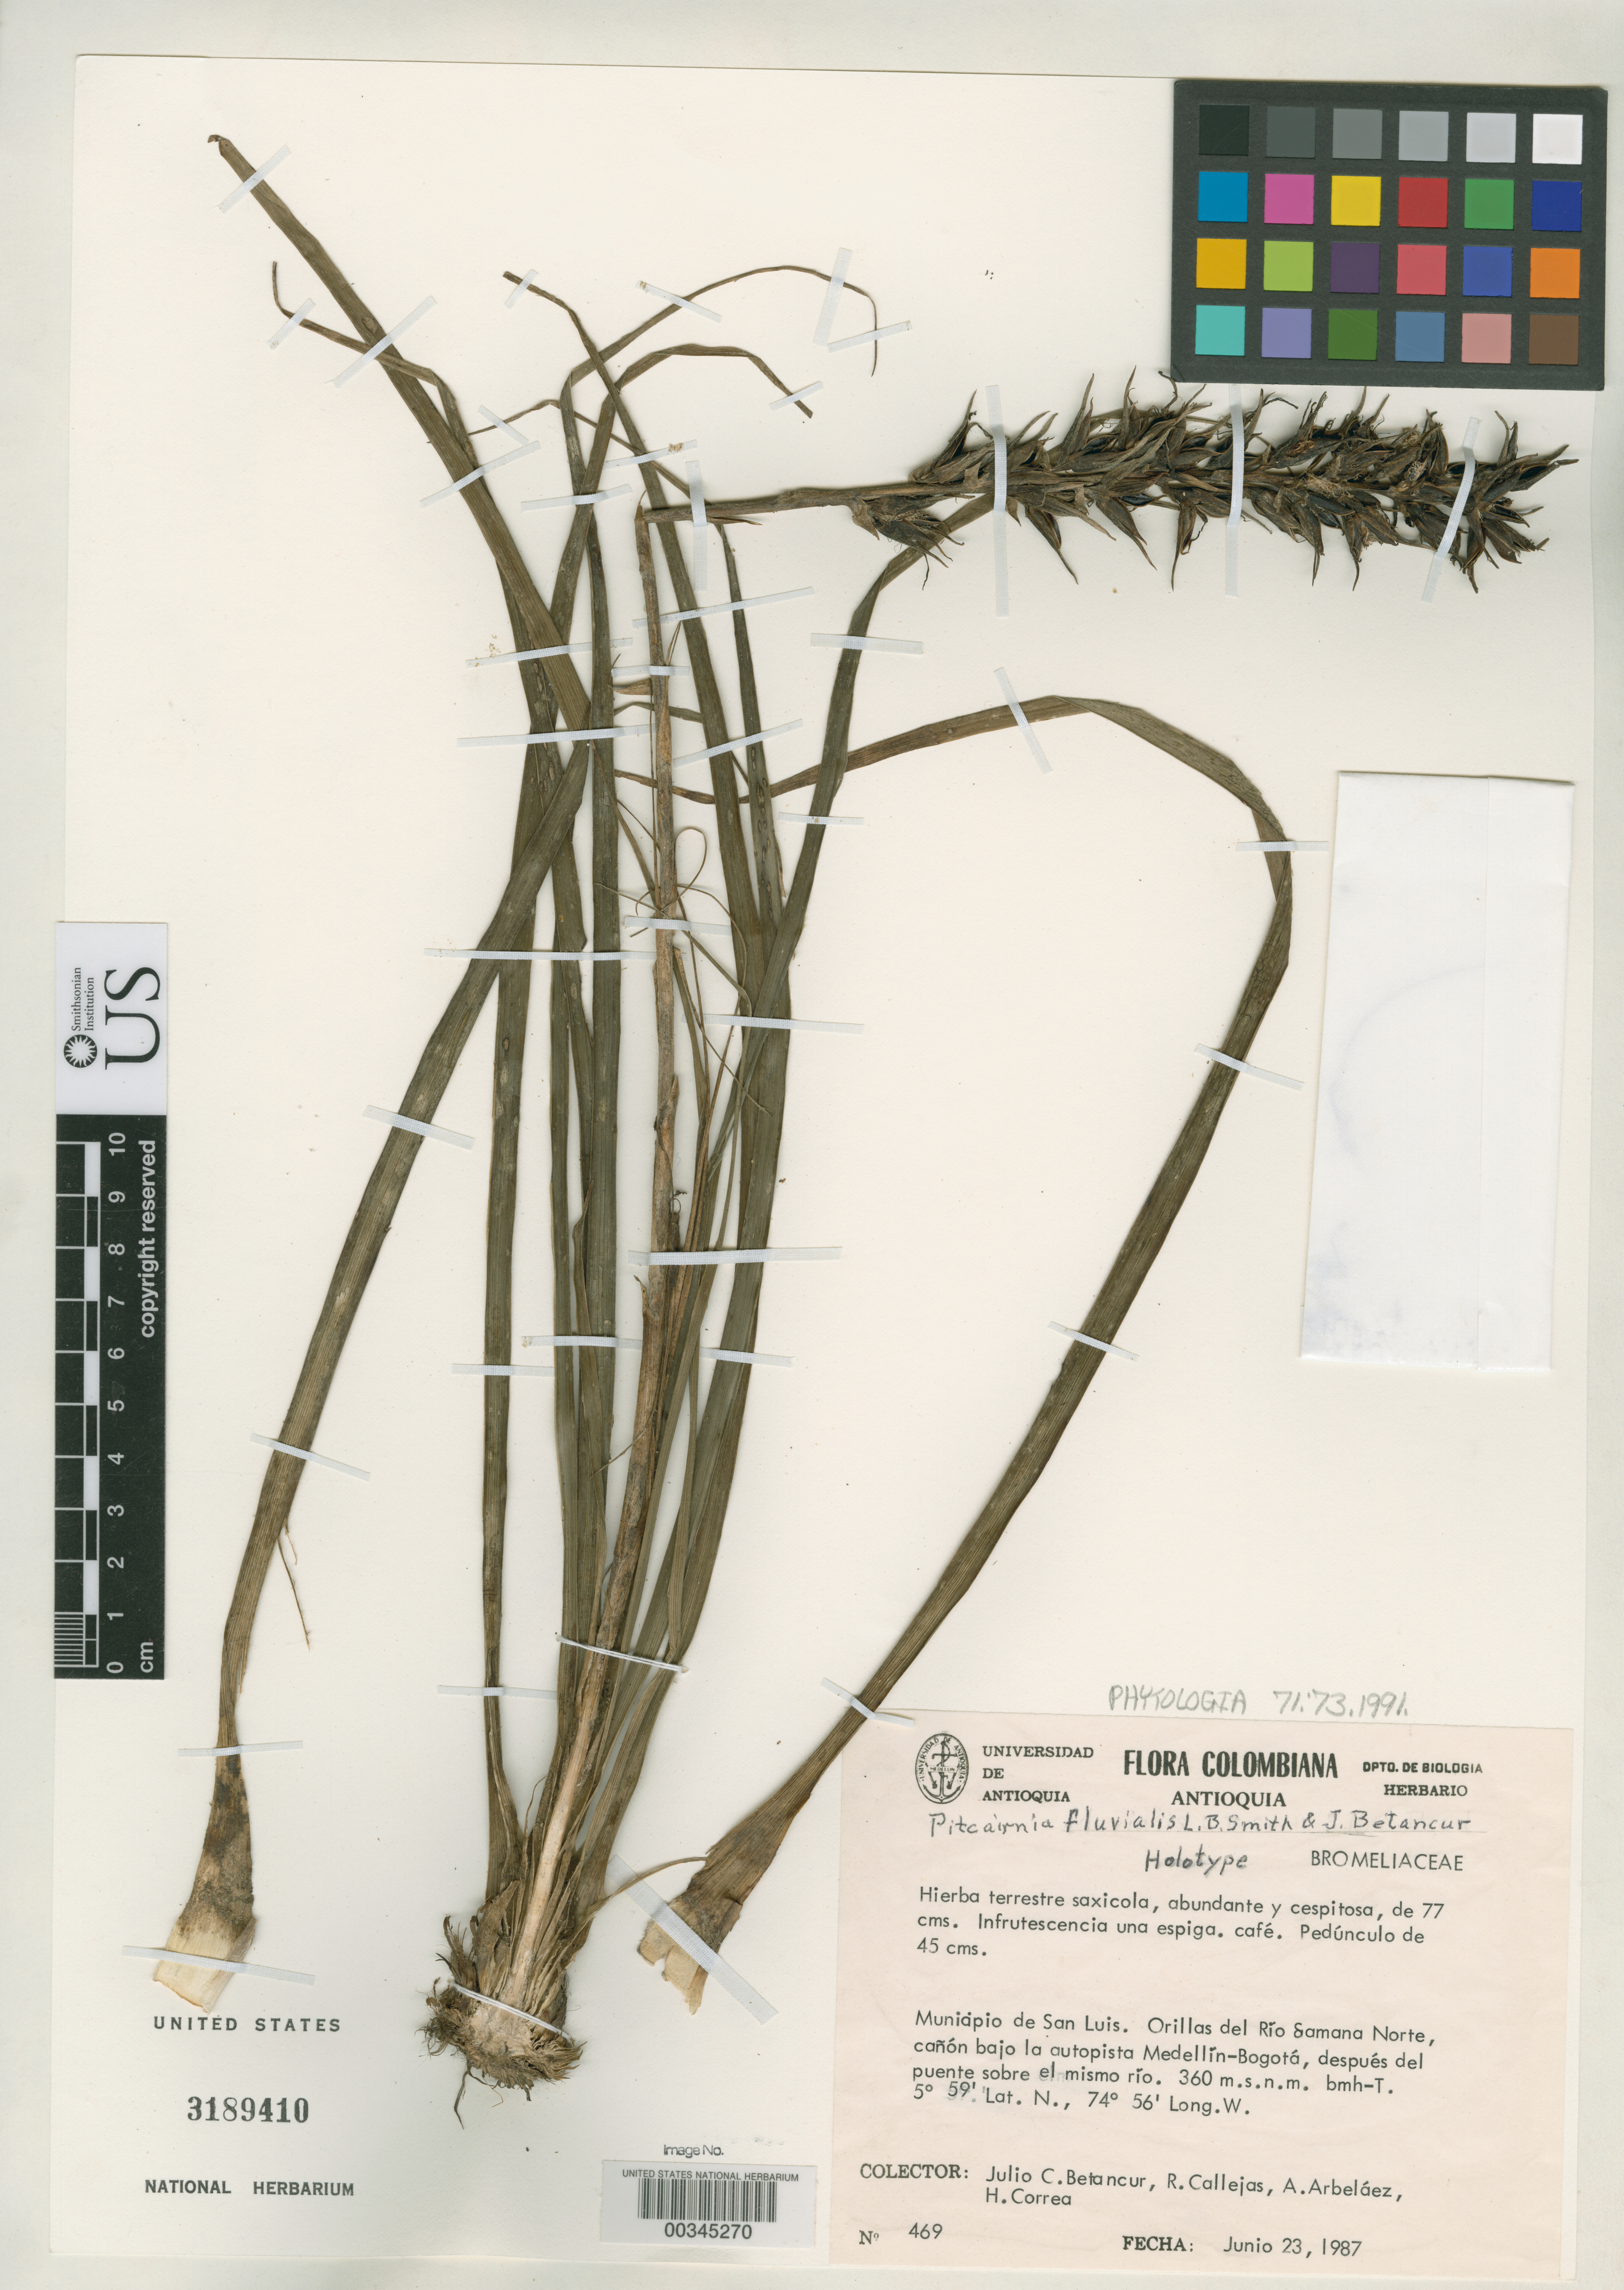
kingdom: Plantae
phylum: Tracheophyta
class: Liliopsida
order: Poales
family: Bromeliaceae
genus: Pitcairnia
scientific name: Pitcairnia fluvialis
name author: L.B. Sm. & Betancur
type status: Holotype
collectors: J. C. Betancur, R. Callejas, A. Arbelaez & H. Correa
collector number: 469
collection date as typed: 23 Jun 1987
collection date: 1987-06-23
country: Colombia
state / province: Antioquia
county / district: San Luis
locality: Saxicolous on banks of Rio Samana Norte, canyon below autohighway Medellin-Bogota, under bridge over same River.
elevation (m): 360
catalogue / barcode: US 3189410